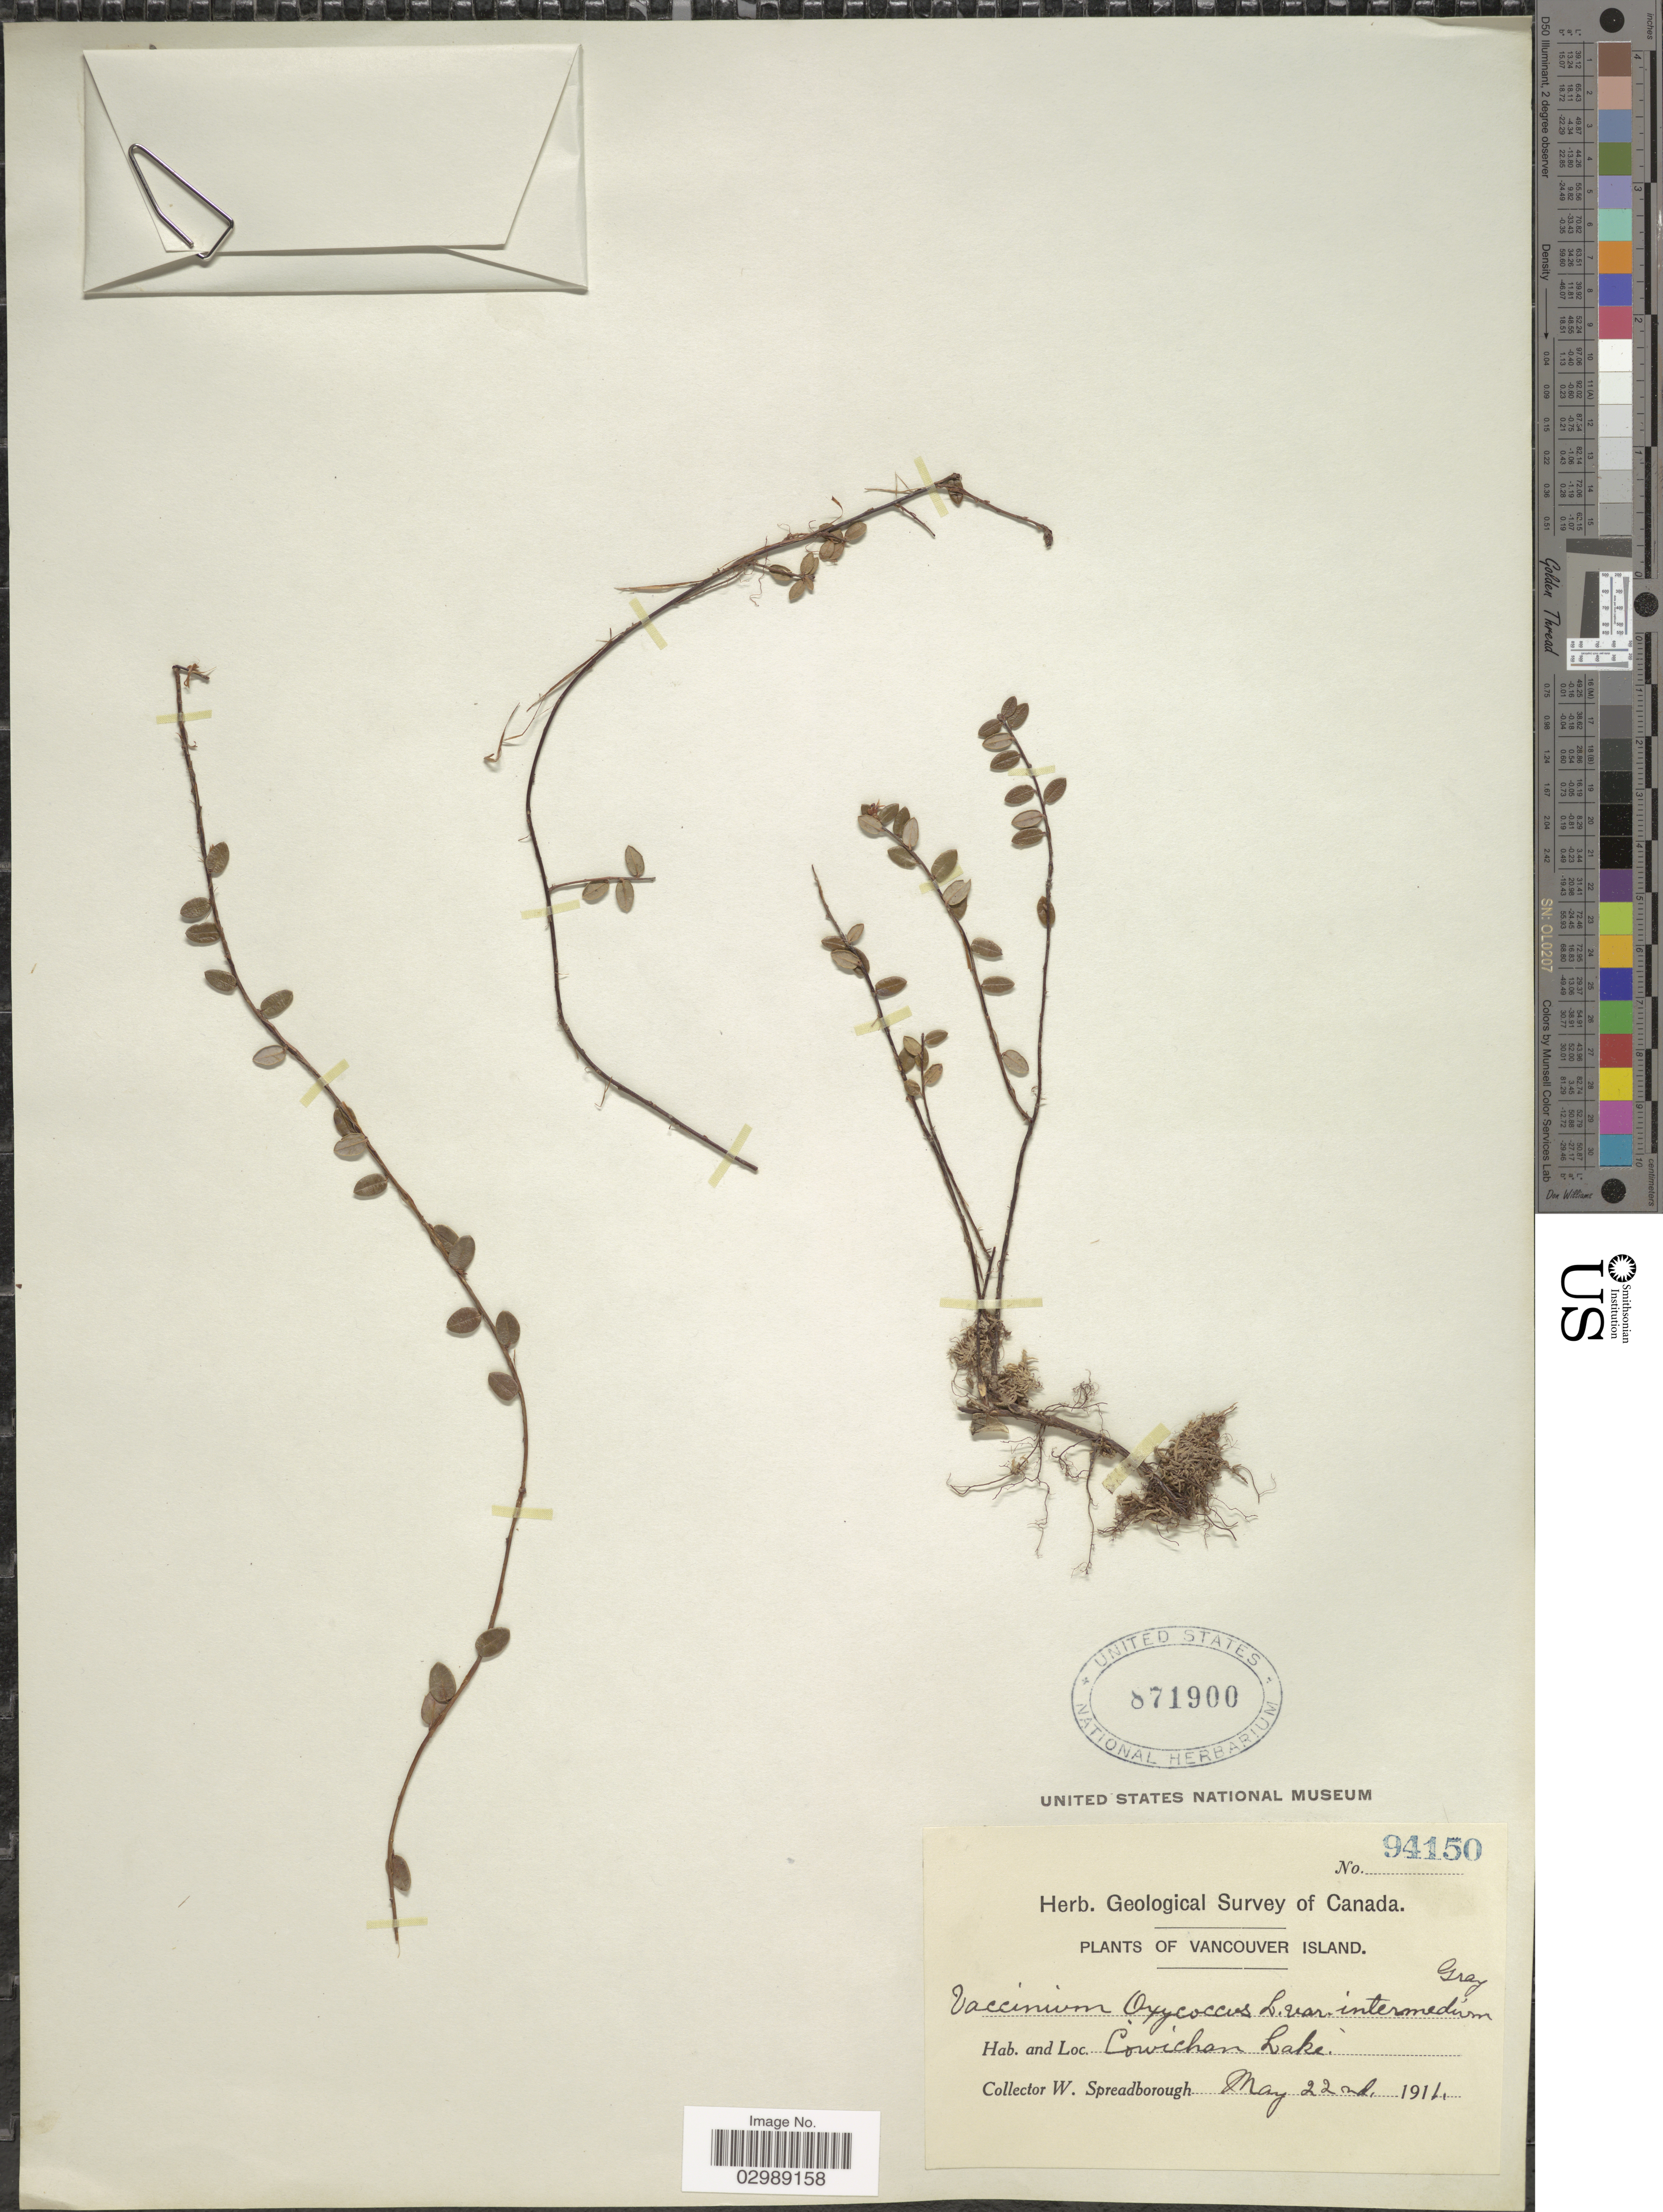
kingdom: Plantae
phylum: Tracheophyta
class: Magnoliopsida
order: Ericales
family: Ericaceae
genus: Vaccinium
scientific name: Vaccinium oxycoccos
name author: L.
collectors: W. Spreadborough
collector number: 94150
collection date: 1911-05-22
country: Canada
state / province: British Columbia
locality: Vancouver Island. Cowichan Lake.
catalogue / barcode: US 871900